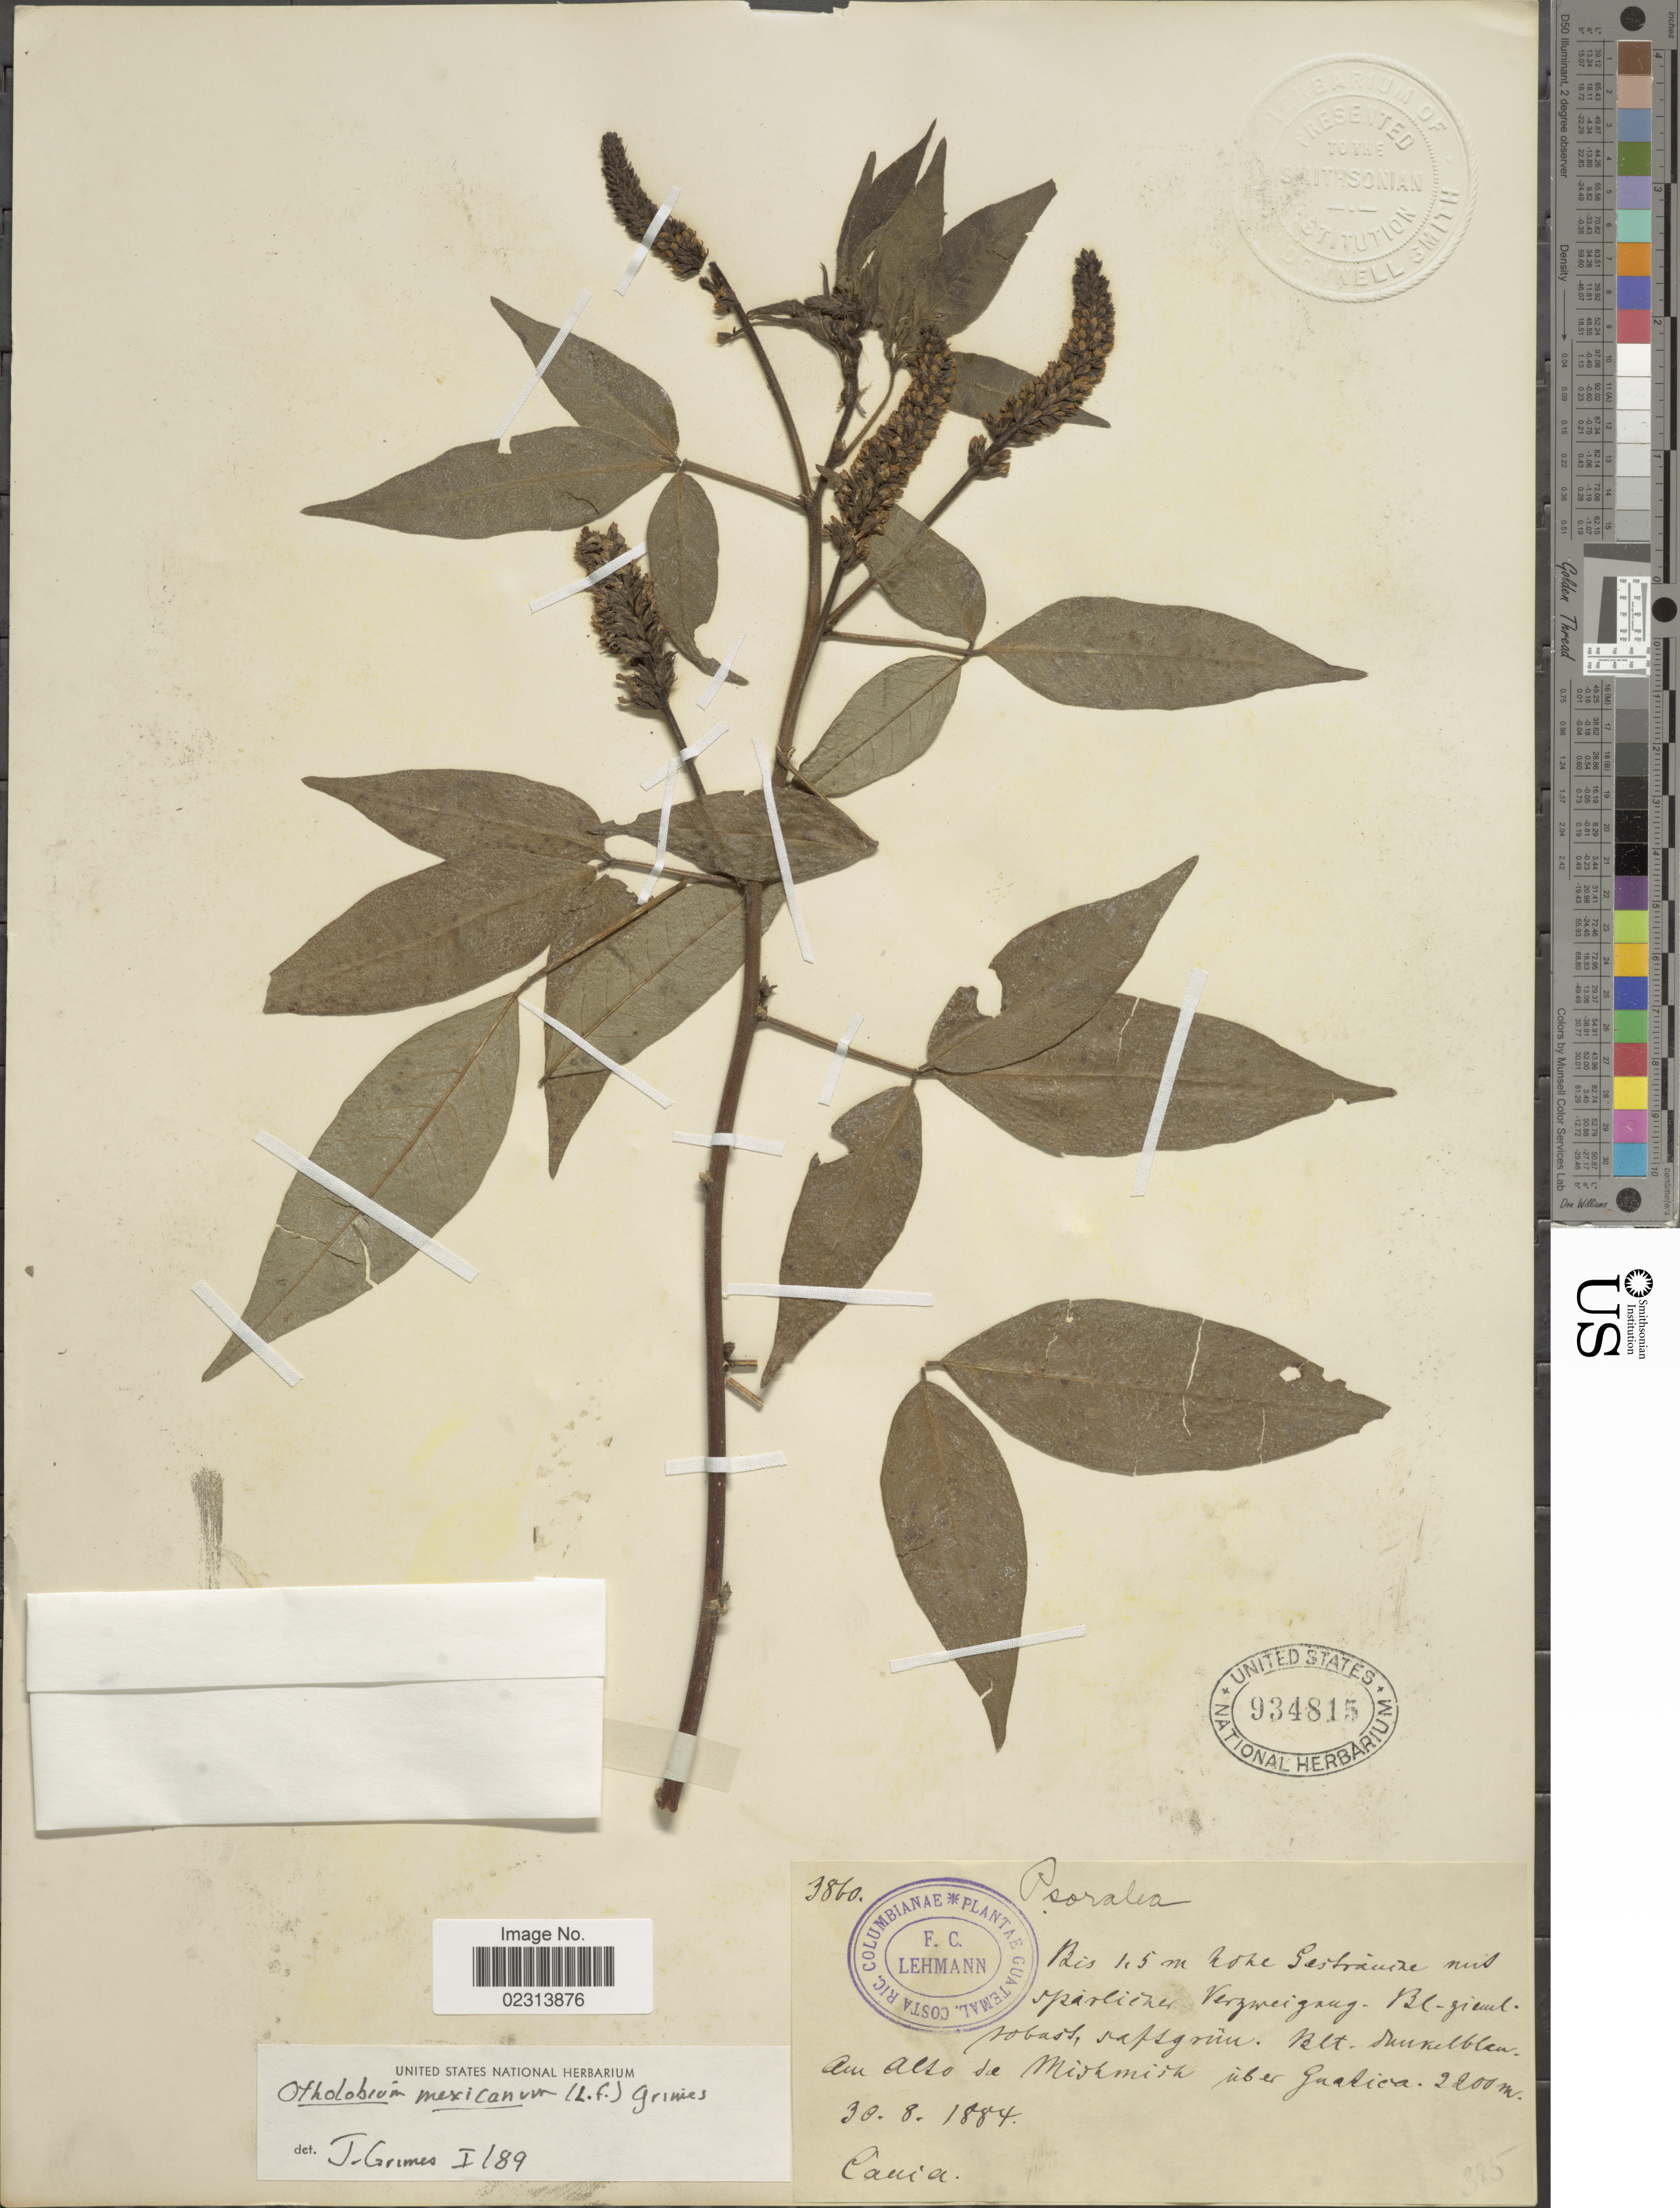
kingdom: Plantae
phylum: Tracheophyta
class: Magnoliopsida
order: Fabales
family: Fabaceae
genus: Otholobium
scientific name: Otholobium mexicanum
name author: (L. f.) J.W. Grimes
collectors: F. C. Lehmann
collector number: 3860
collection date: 1884-08-30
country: Colombia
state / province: Cauca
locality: Am Alto de Mishmish uber Guatica [interpreted]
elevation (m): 2200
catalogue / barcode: US 934815